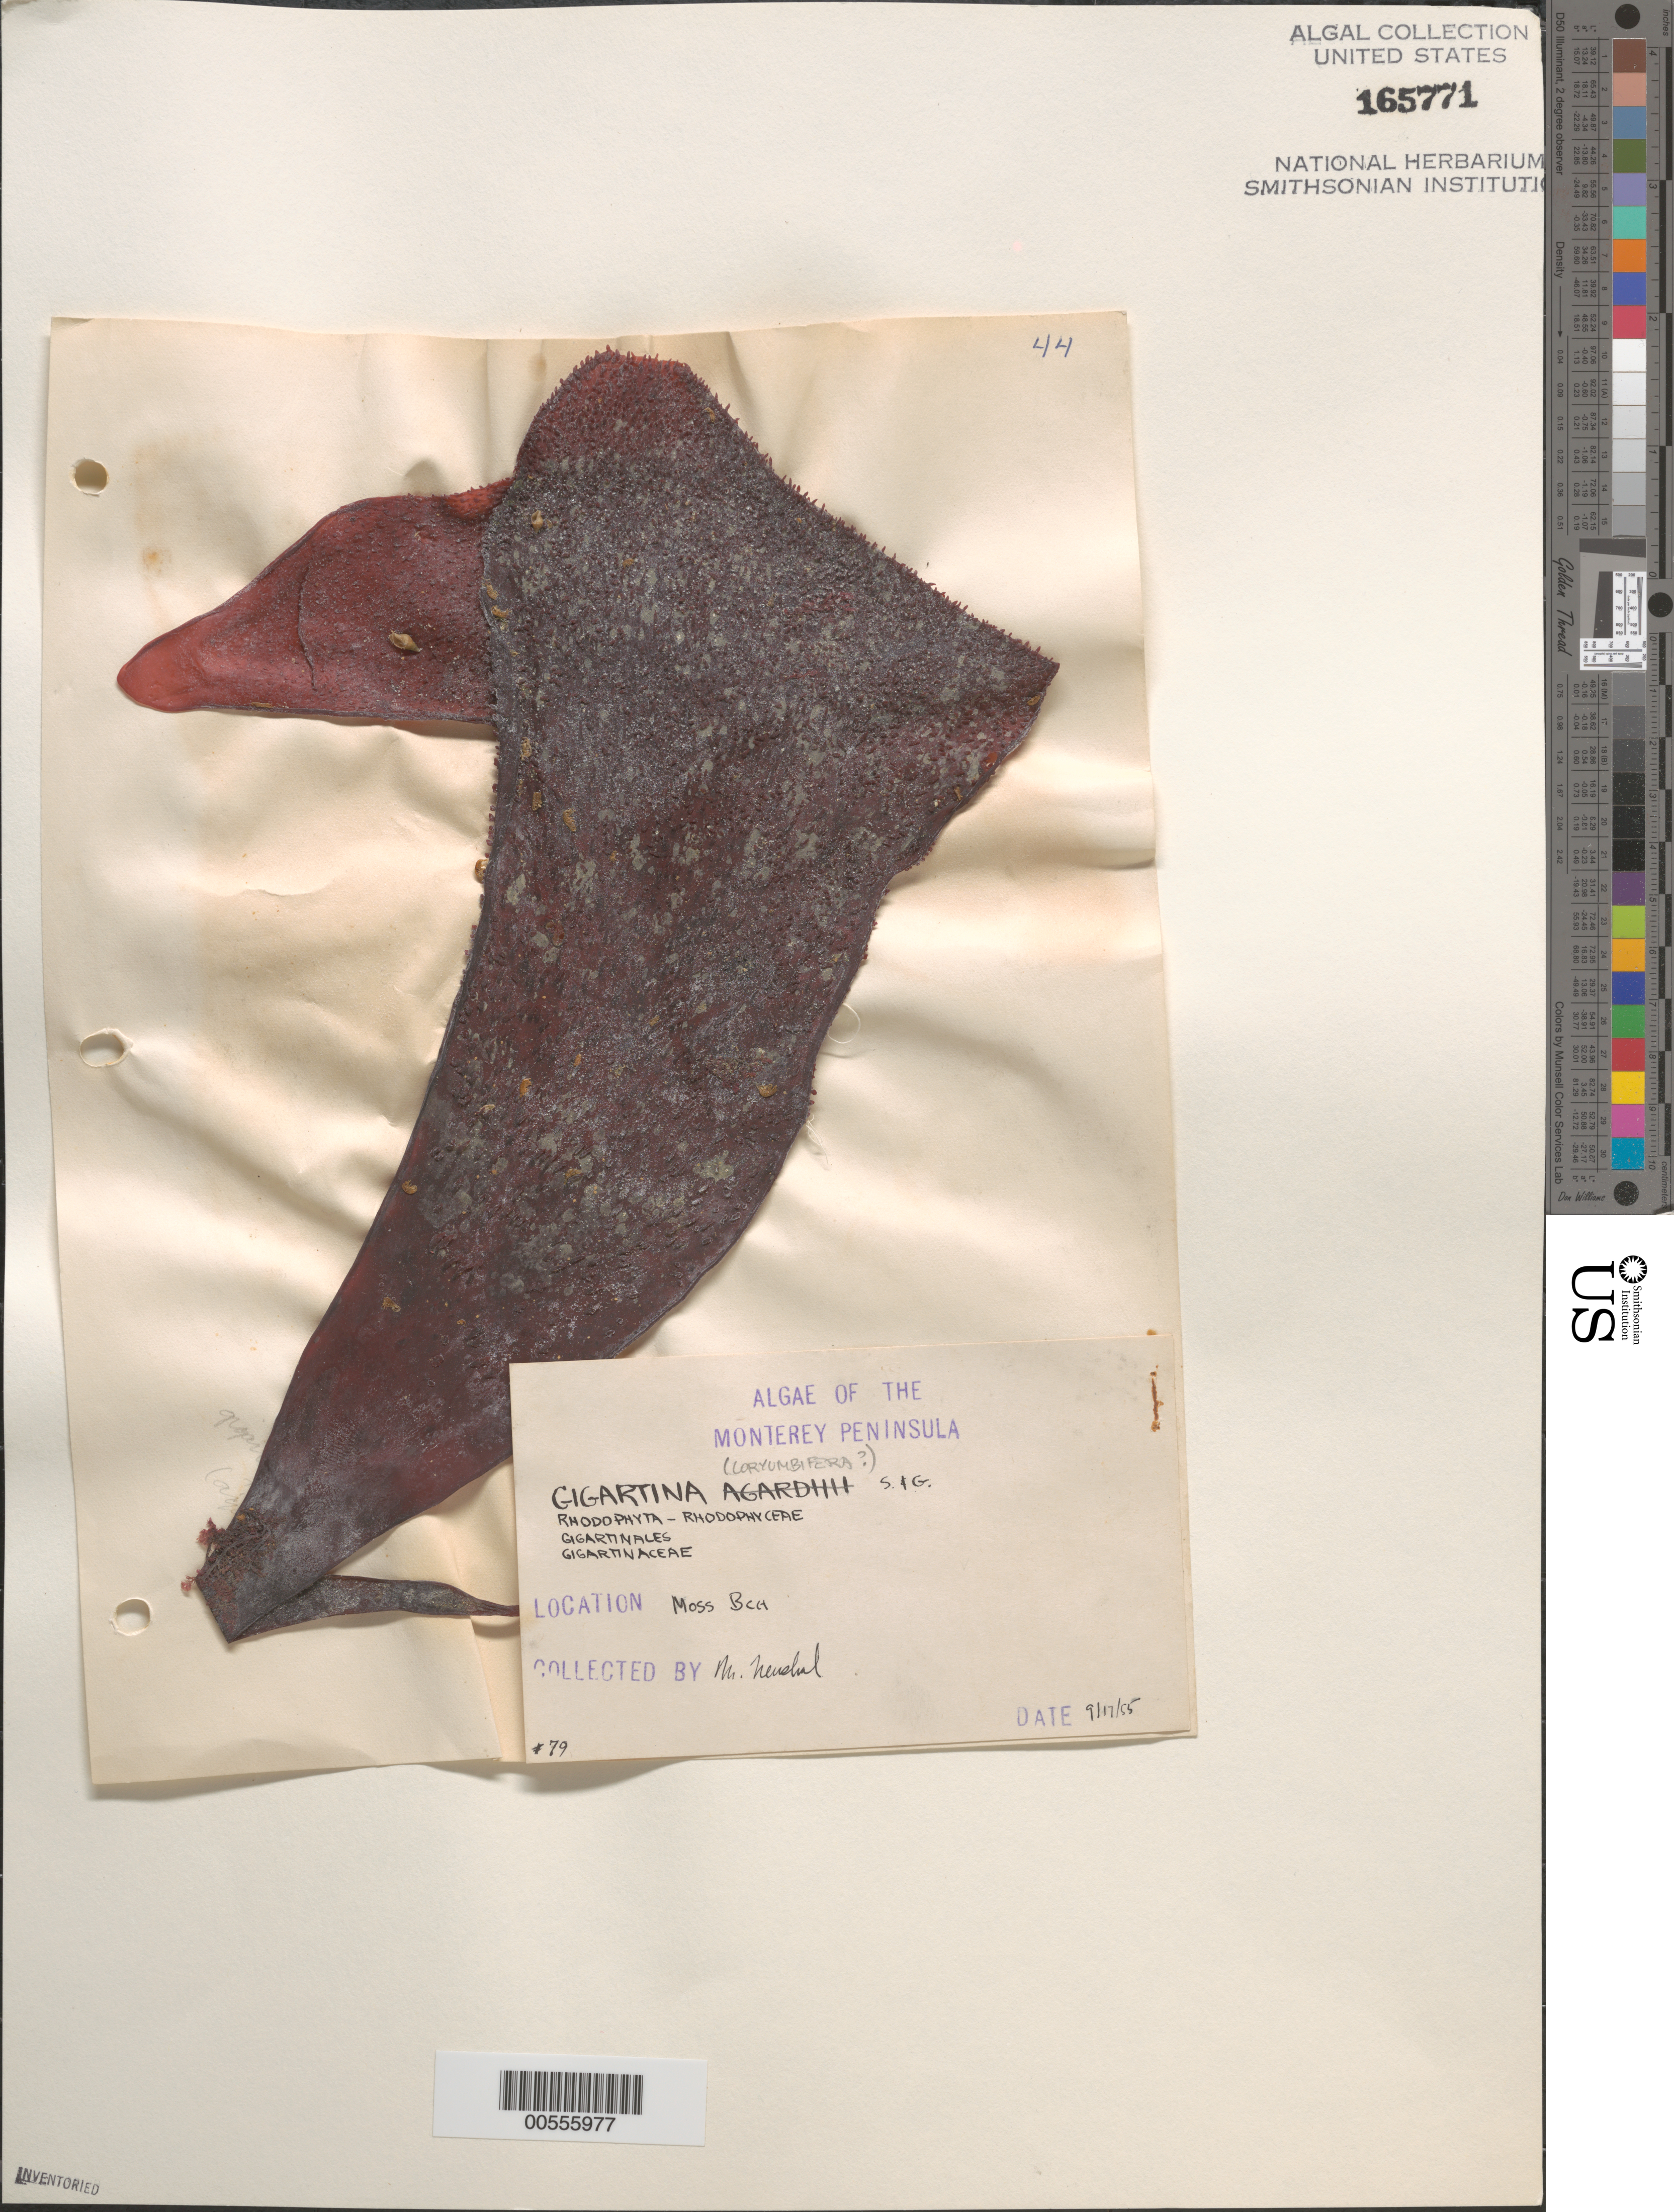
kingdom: Plantae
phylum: Rhodophyta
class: Florideophyceae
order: Gigartinales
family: Gigartinaceae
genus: Chondracanthus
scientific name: Chondracanthus corymbiferus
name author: (Kütz.) Guiry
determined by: Algae name updating Project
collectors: M. Neushul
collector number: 79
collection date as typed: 17 Sep 1955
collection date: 1955-09-17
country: United States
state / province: California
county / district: Monterey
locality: Moss Beach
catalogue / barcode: US 165771